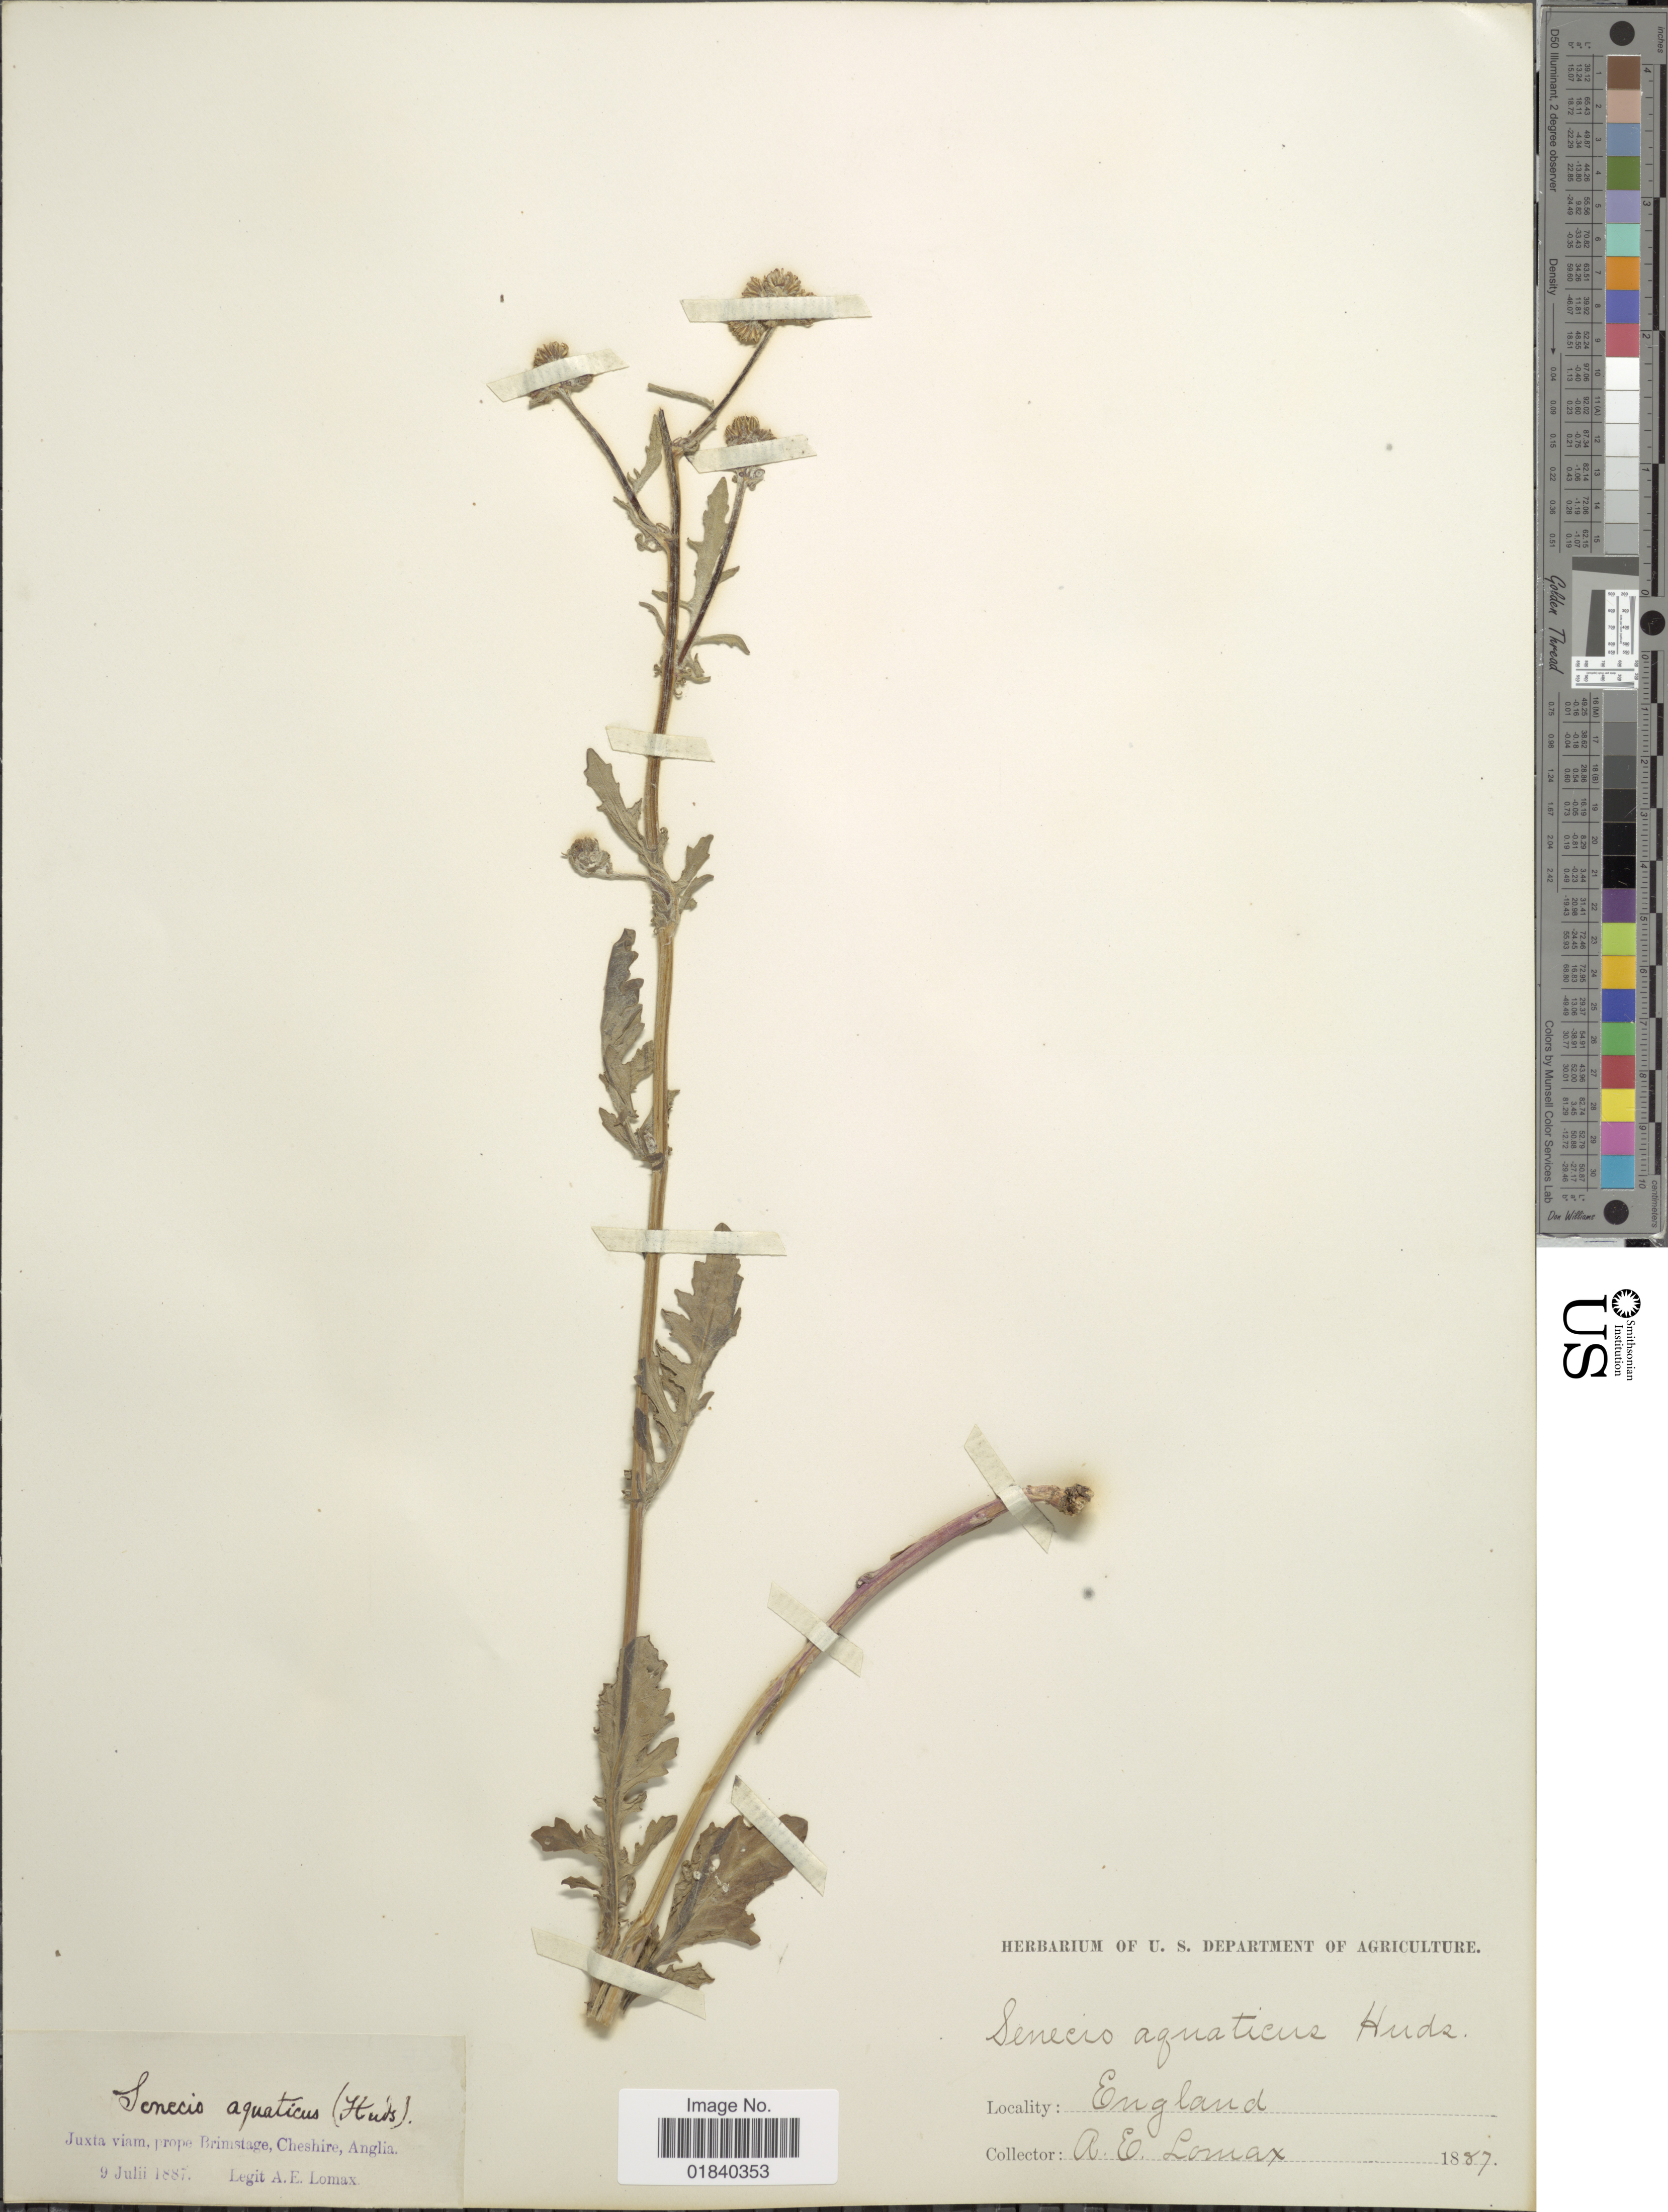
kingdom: Plantae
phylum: Tracheophyta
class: Magnoliopsida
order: Asterales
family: Asteraceae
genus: Senecio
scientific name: Senecio aquaticus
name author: Huds.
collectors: A. Lomax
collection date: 1887-07-09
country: United Kingdom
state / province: England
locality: England. Juxia viam prope Brinstage, Cheshire, Anglia.